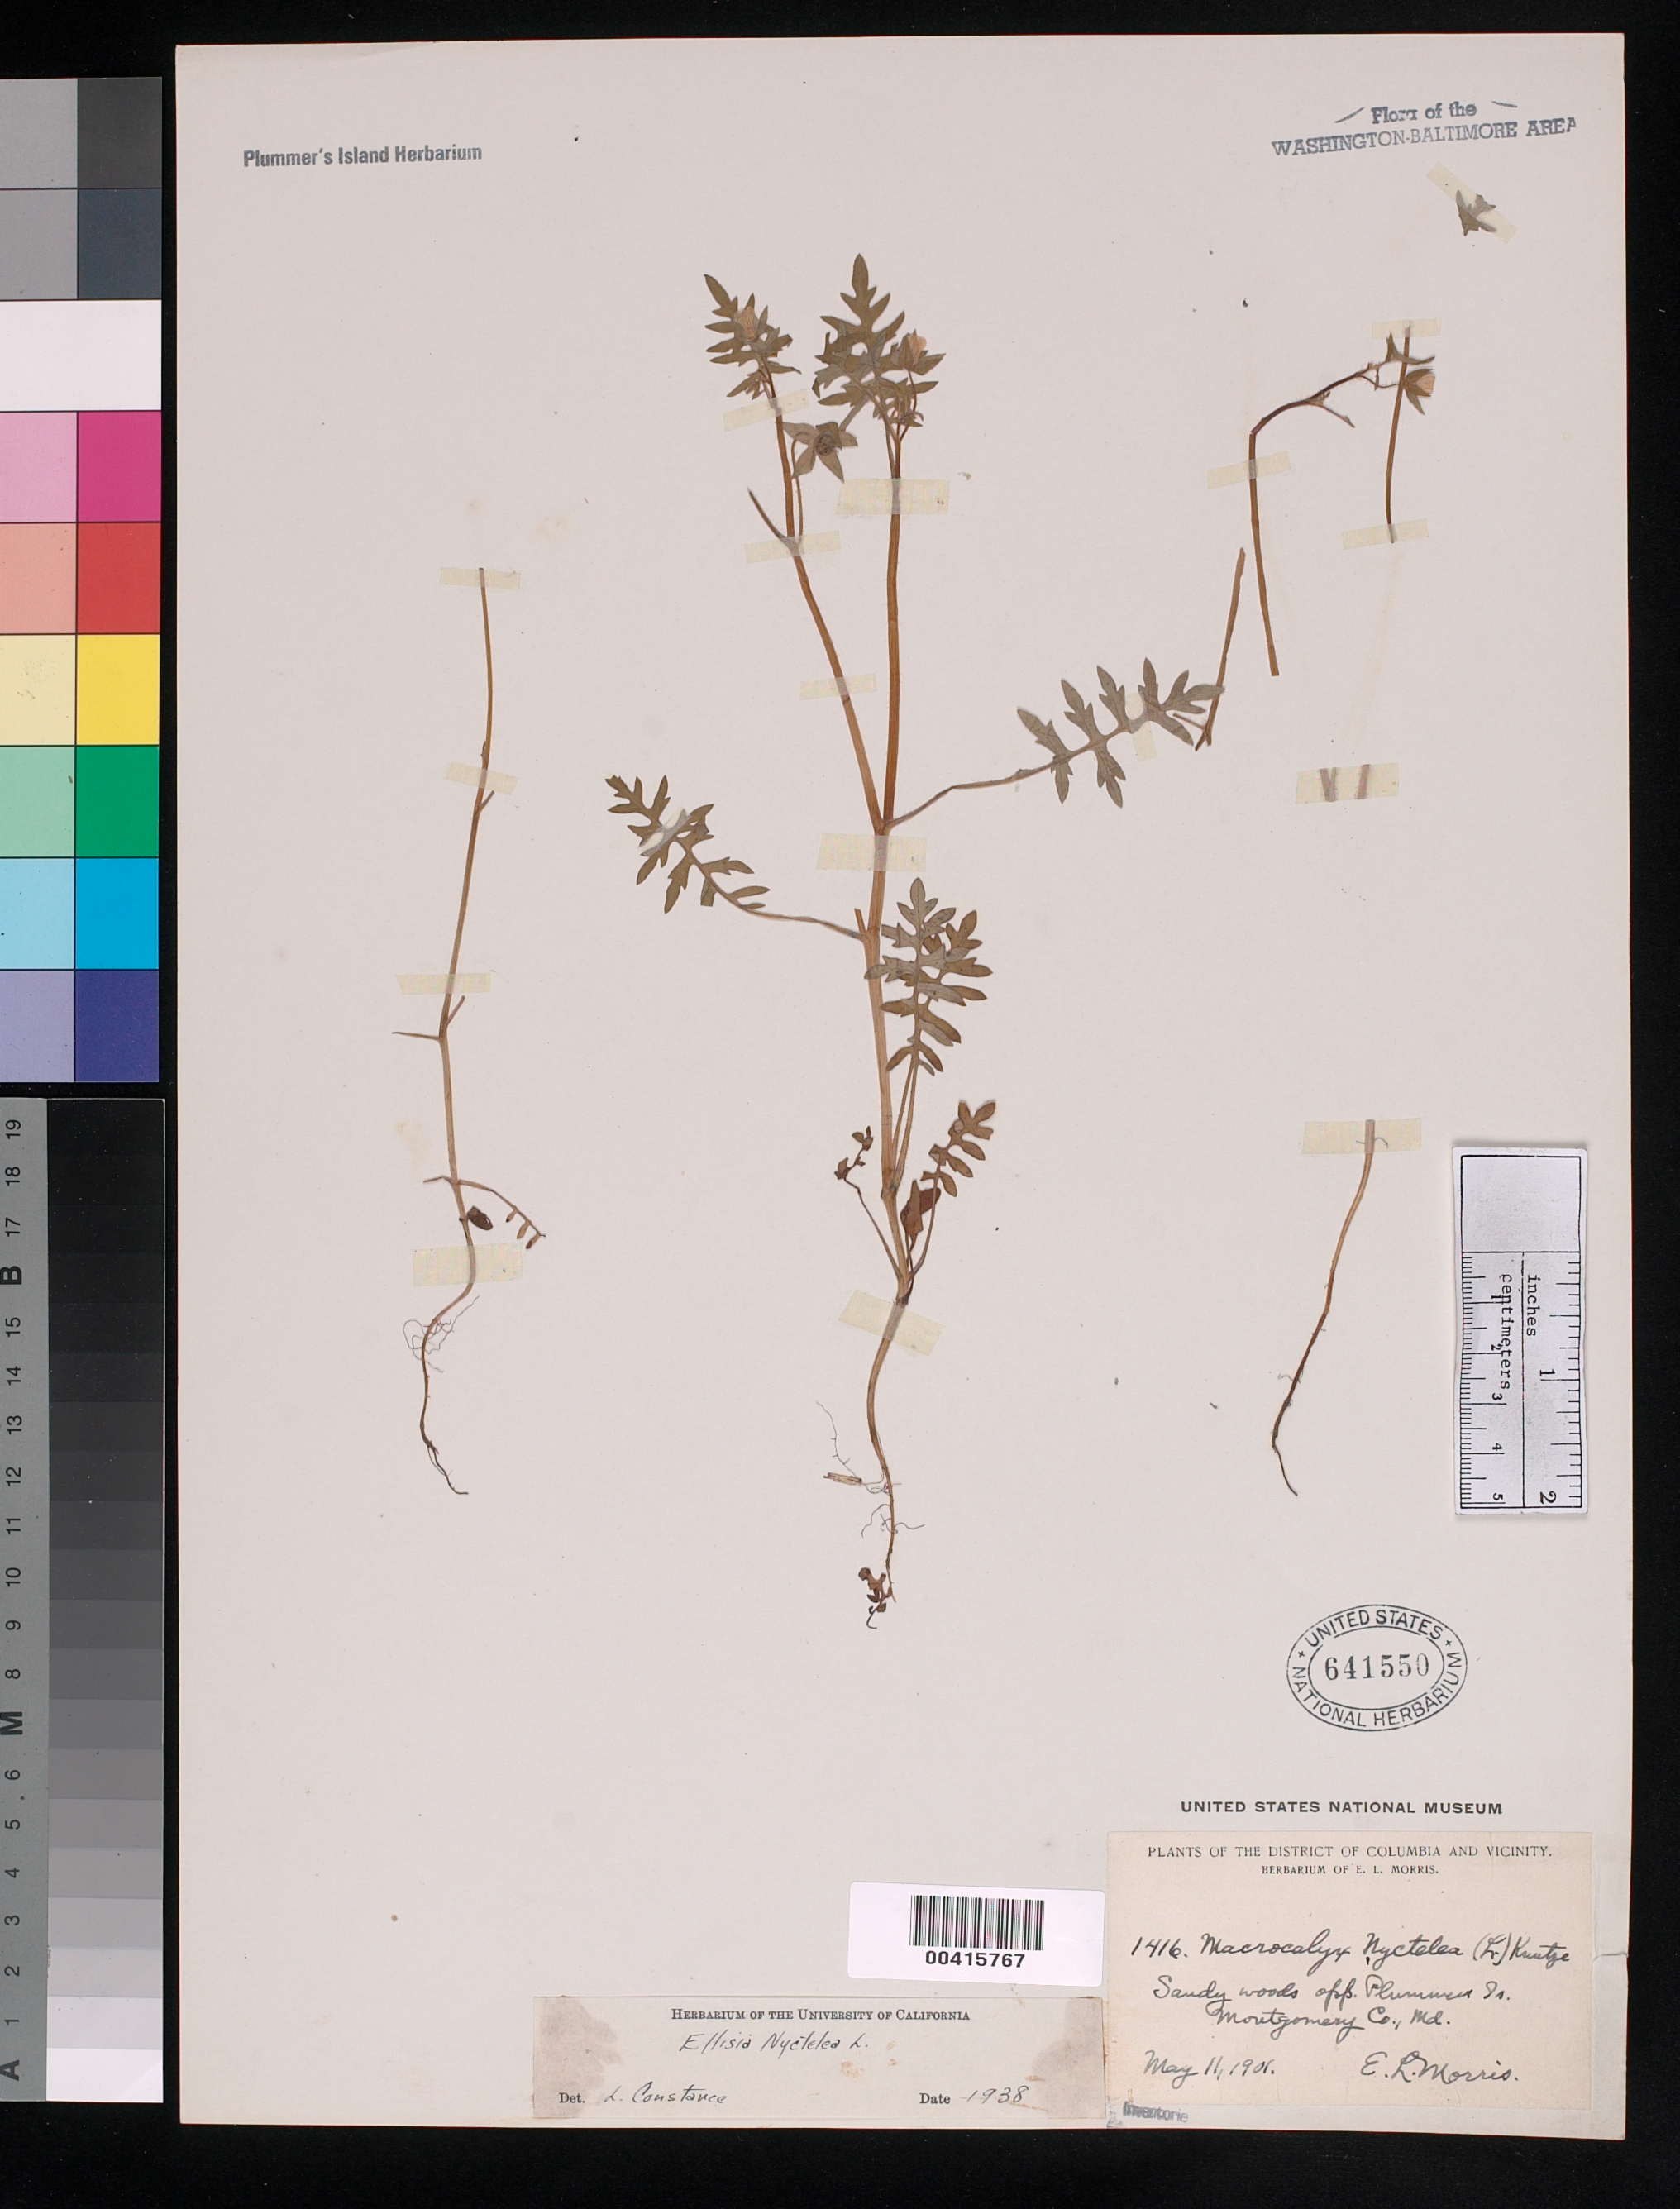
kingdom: Plantae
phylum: Tracheophyta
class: Magnoliopsida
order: Boraginales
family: Hydrophyllaceae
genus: Ellisia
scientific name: Ellisia nyctelea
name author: L.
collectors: E. L. Morris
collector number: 1416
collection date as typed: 11 May 1901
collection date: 1901-05-11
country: United States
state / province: Maryland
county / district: Montgomery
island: Plummers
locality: Plummer's Island C. & O. Canal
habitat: Sandy woods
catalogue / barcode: US 641550